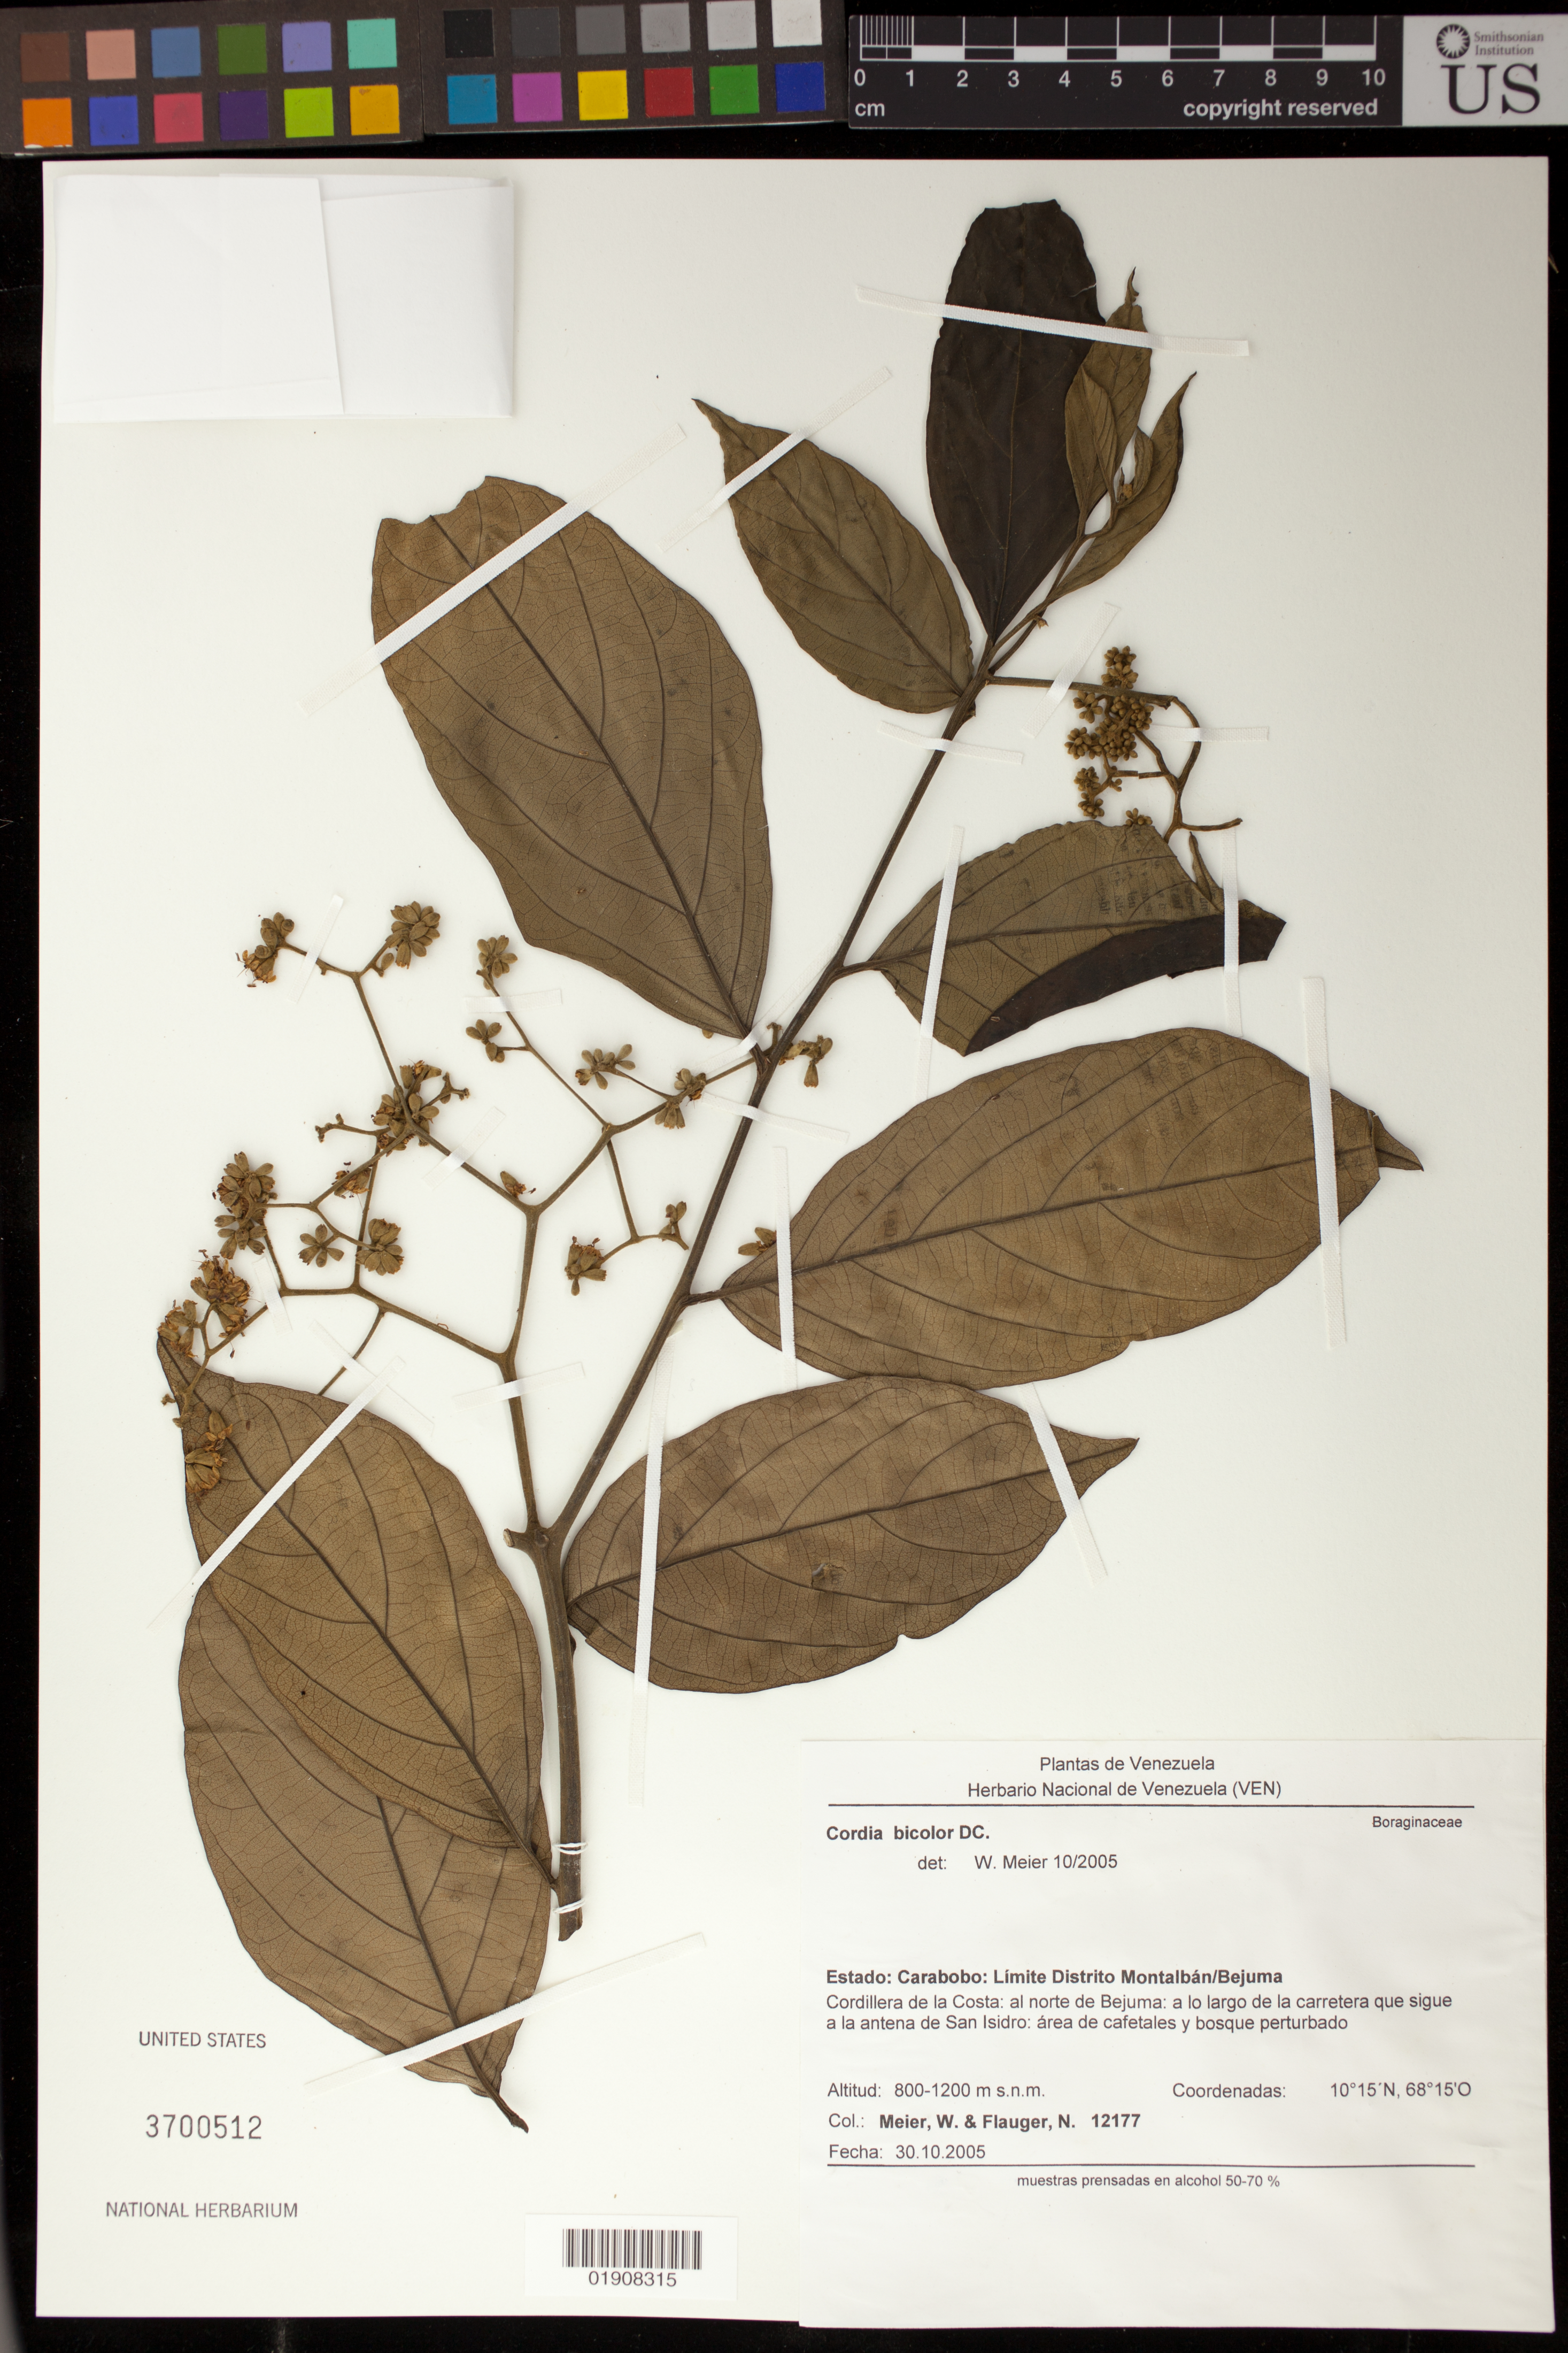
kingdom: Plantae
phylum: Tracheophyta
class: Magnoliopsida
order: Boraginales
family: Cordiaceae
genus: Cordia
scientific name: Cordia bicolor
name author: A. DC.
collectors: W. Meier & N. Flauger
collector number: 12177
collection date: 2005-10-30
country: Venezuela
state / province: Carabobo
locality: Estado: Carabobo: Limite Distrito Montalban/Bejuma, Cordillera de la Costa: al norte de Bejuma: a lo largo de la carretera que sigue a la antena de San Isidro: area de cafetales y bosque perturbado.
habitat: Area de cafetales y bosque perturbado.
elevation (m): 800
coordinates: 10 15 N, 68 15 O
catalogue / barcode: US 3700512